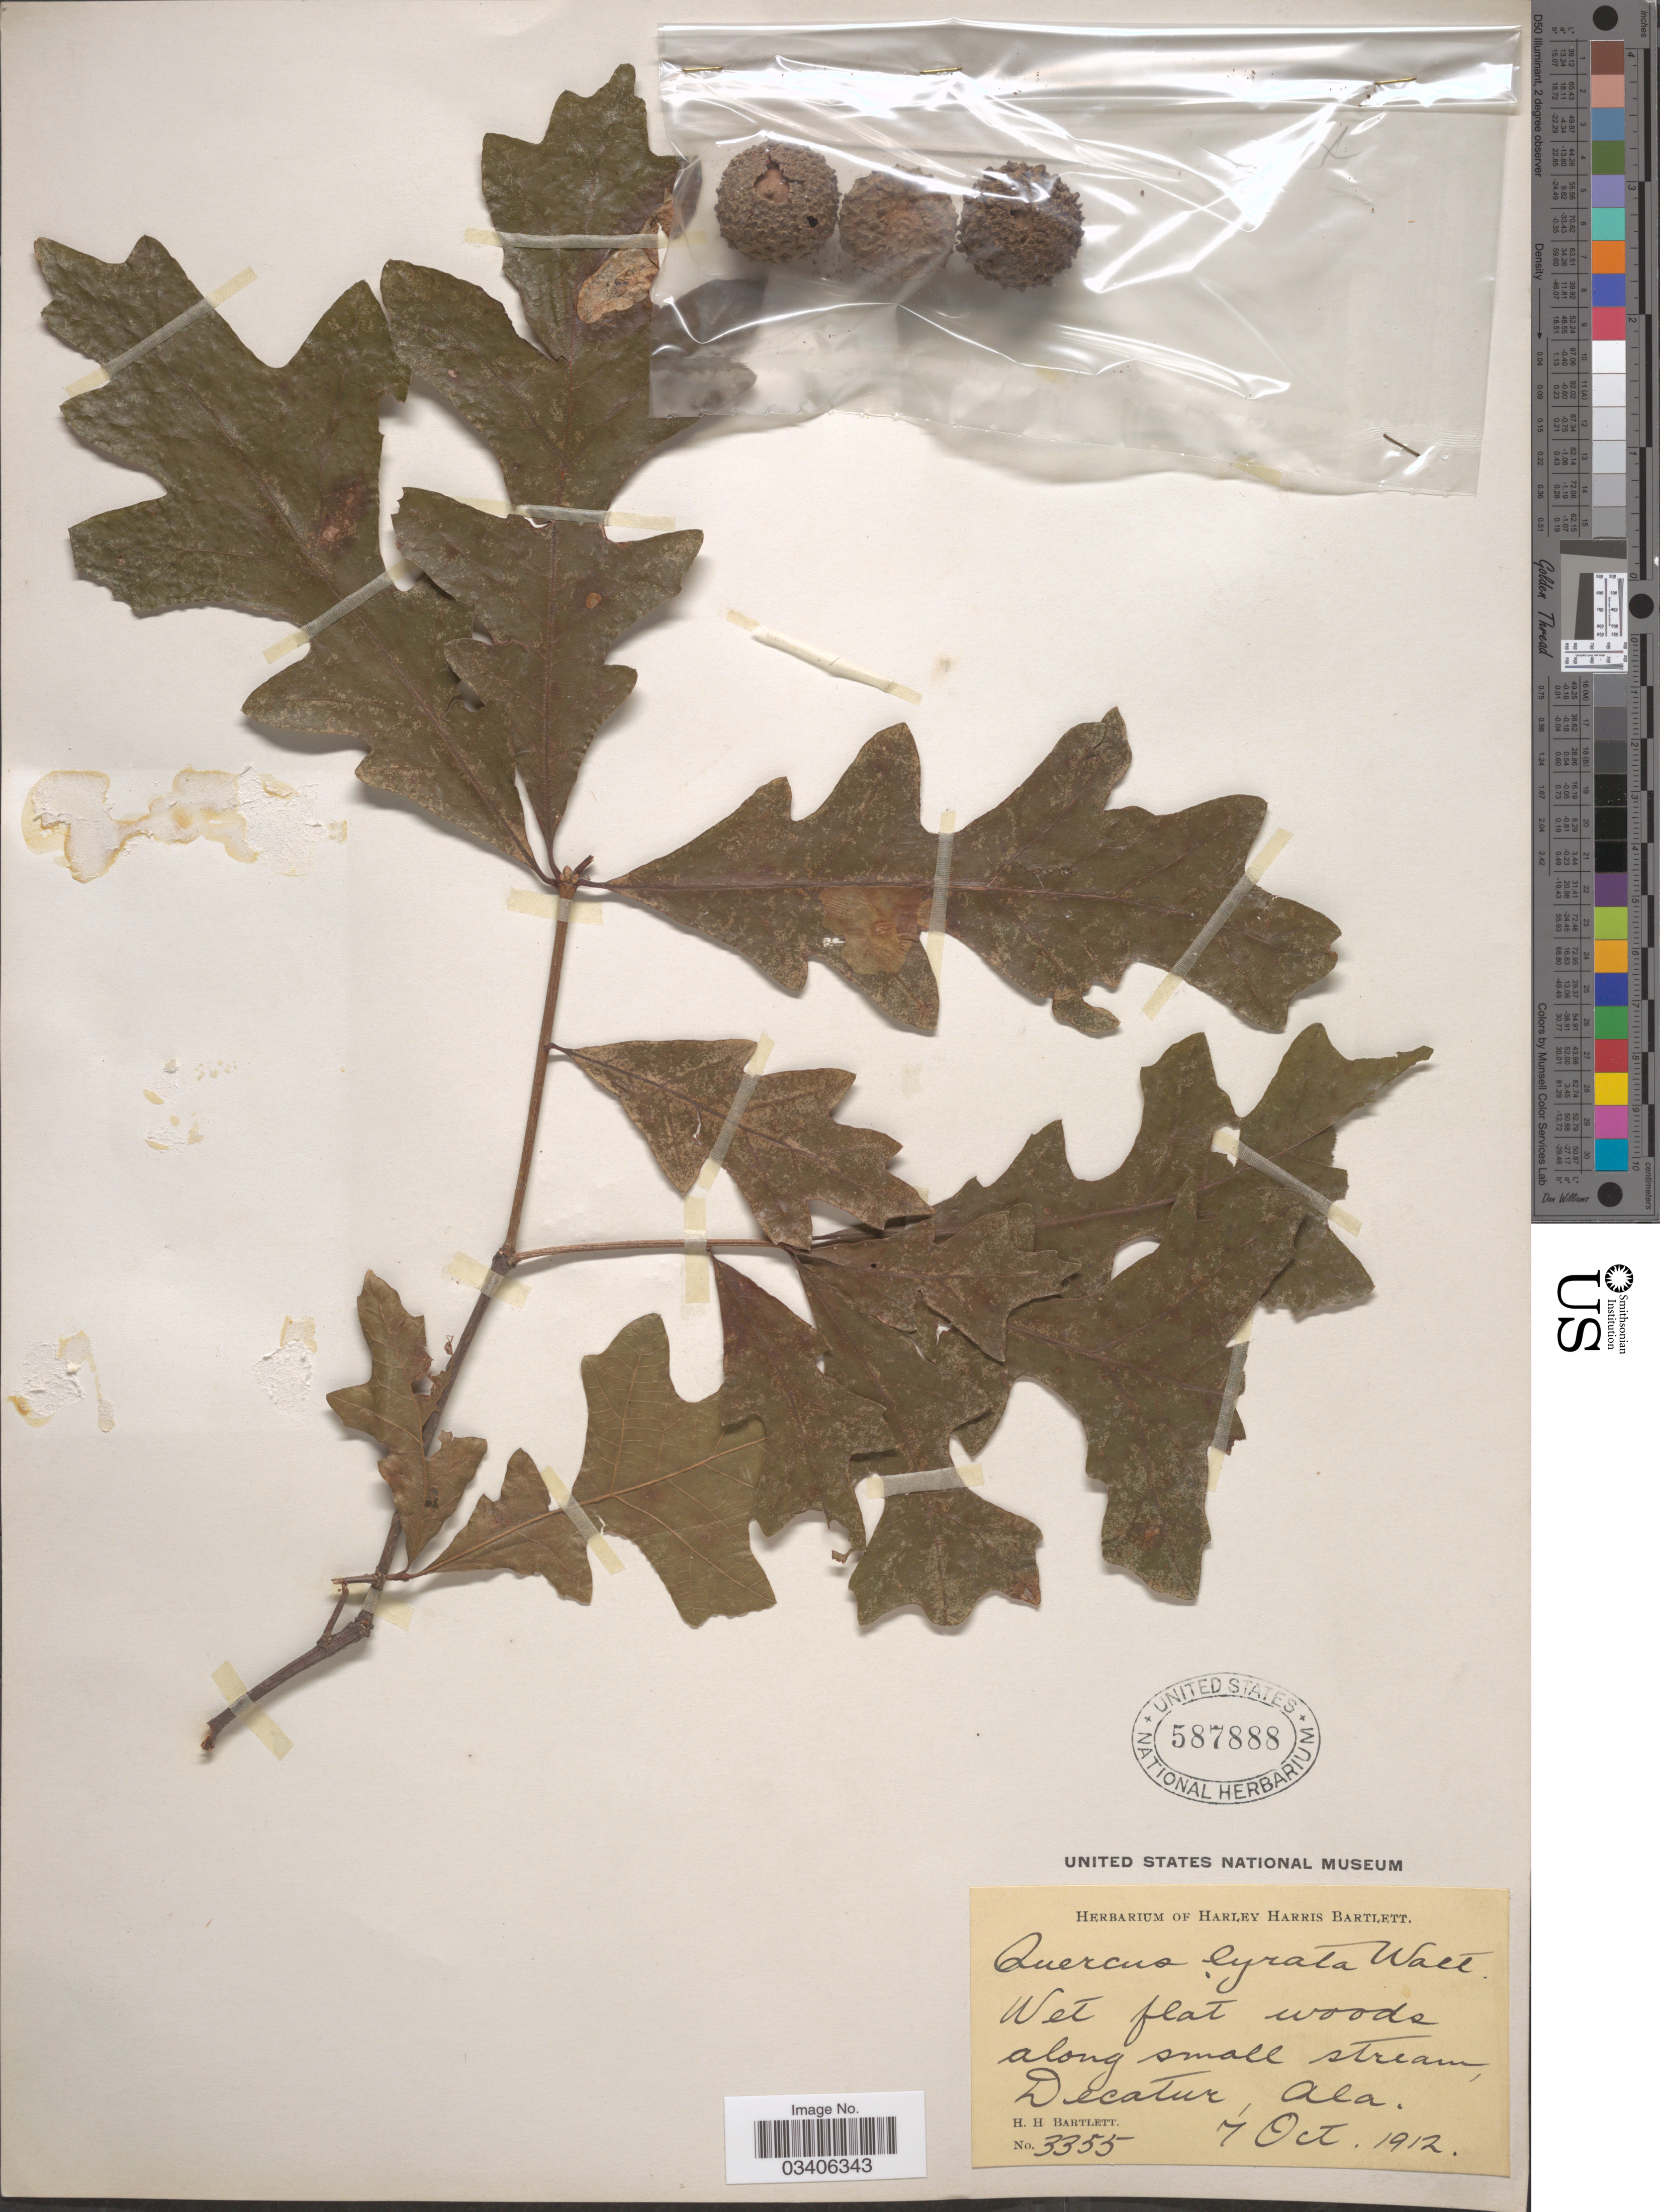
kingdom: Plantae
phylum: Tracheophyta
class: Magnoliopsida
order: Fagales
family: Fagaceae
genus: Quercus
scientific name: Quercus lyrata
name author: Walter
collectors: H. H. Bartlett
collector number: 3355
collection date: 1912-10-07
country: United States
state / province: Alabama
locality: Decatur.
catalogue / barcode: US 587888